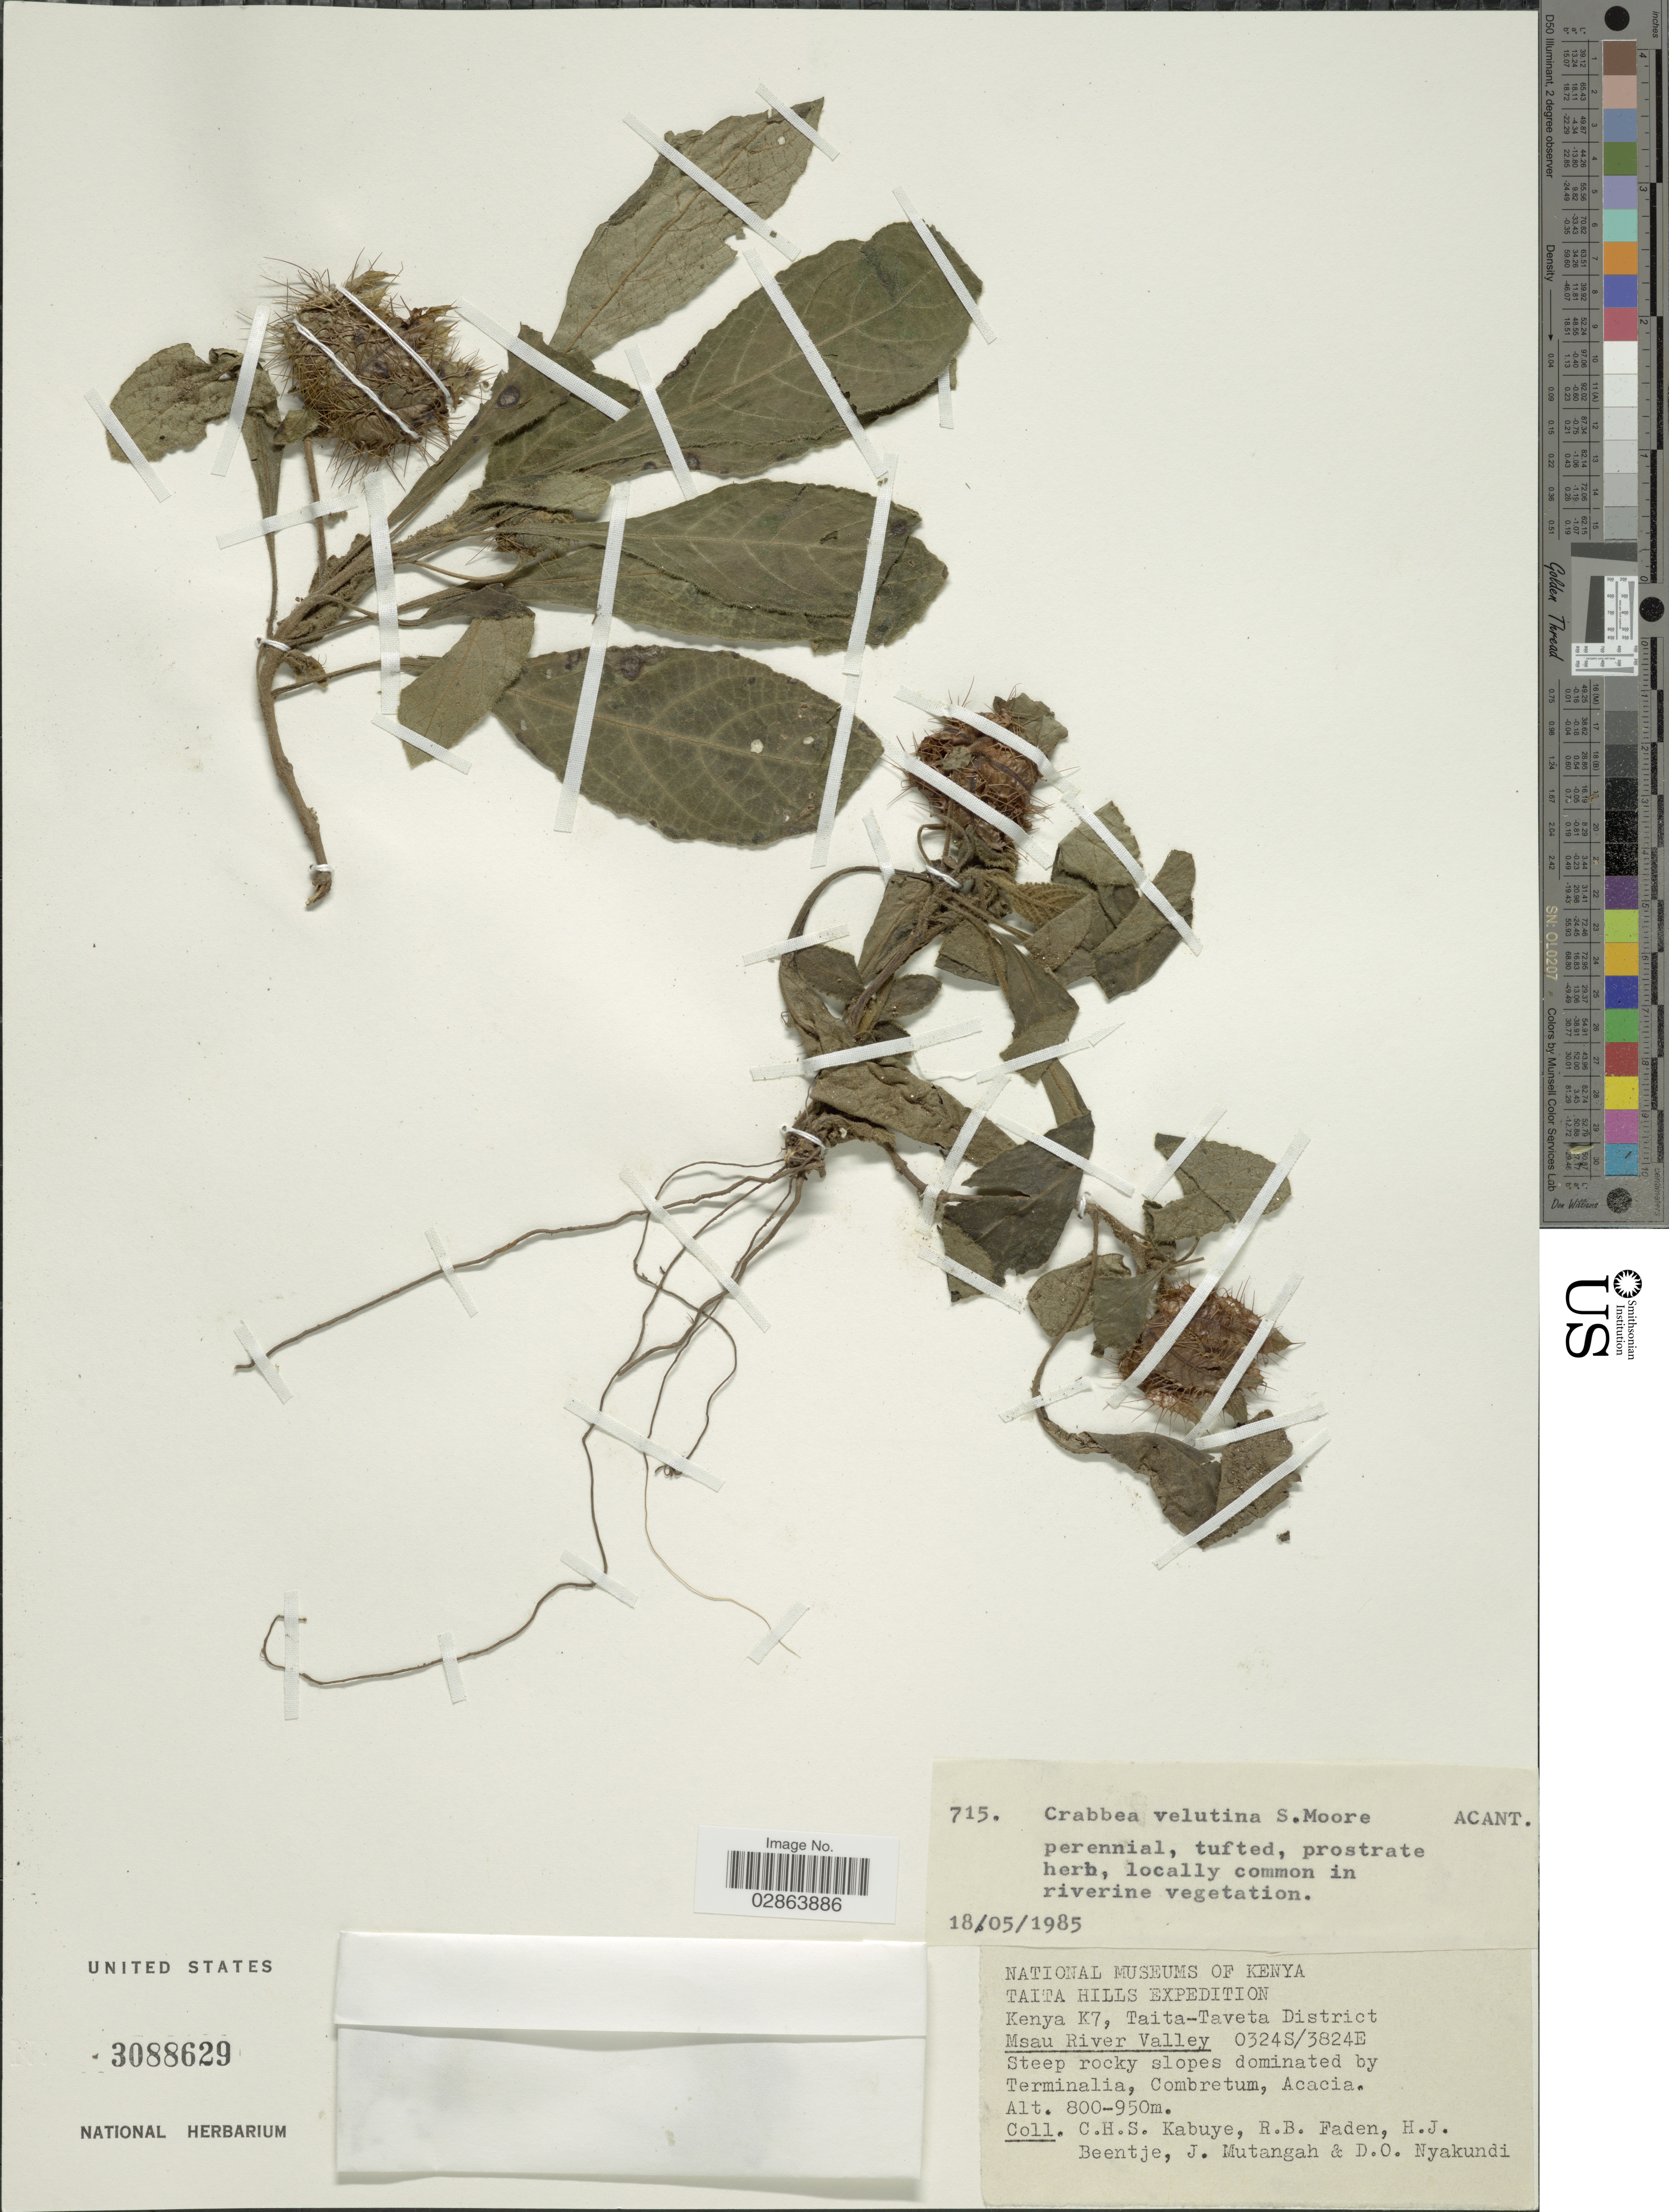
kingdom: Plantae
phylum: Tracheophyta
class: Magnoliopsida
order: Lamiales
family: Acanthaceae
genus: Crabbea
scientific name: Crabbea velutina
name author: S. Moore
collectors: C. Kabuye, R. B. Faden, H. J. Beentje, J. Mutangah & D. Nyakundi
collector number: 715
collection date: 1985-05-18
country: Kenya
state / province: Taita Taveta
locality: Kenya K7, Taita-Taveta District Msau River Valley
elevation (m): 800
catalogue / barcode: US 3088629